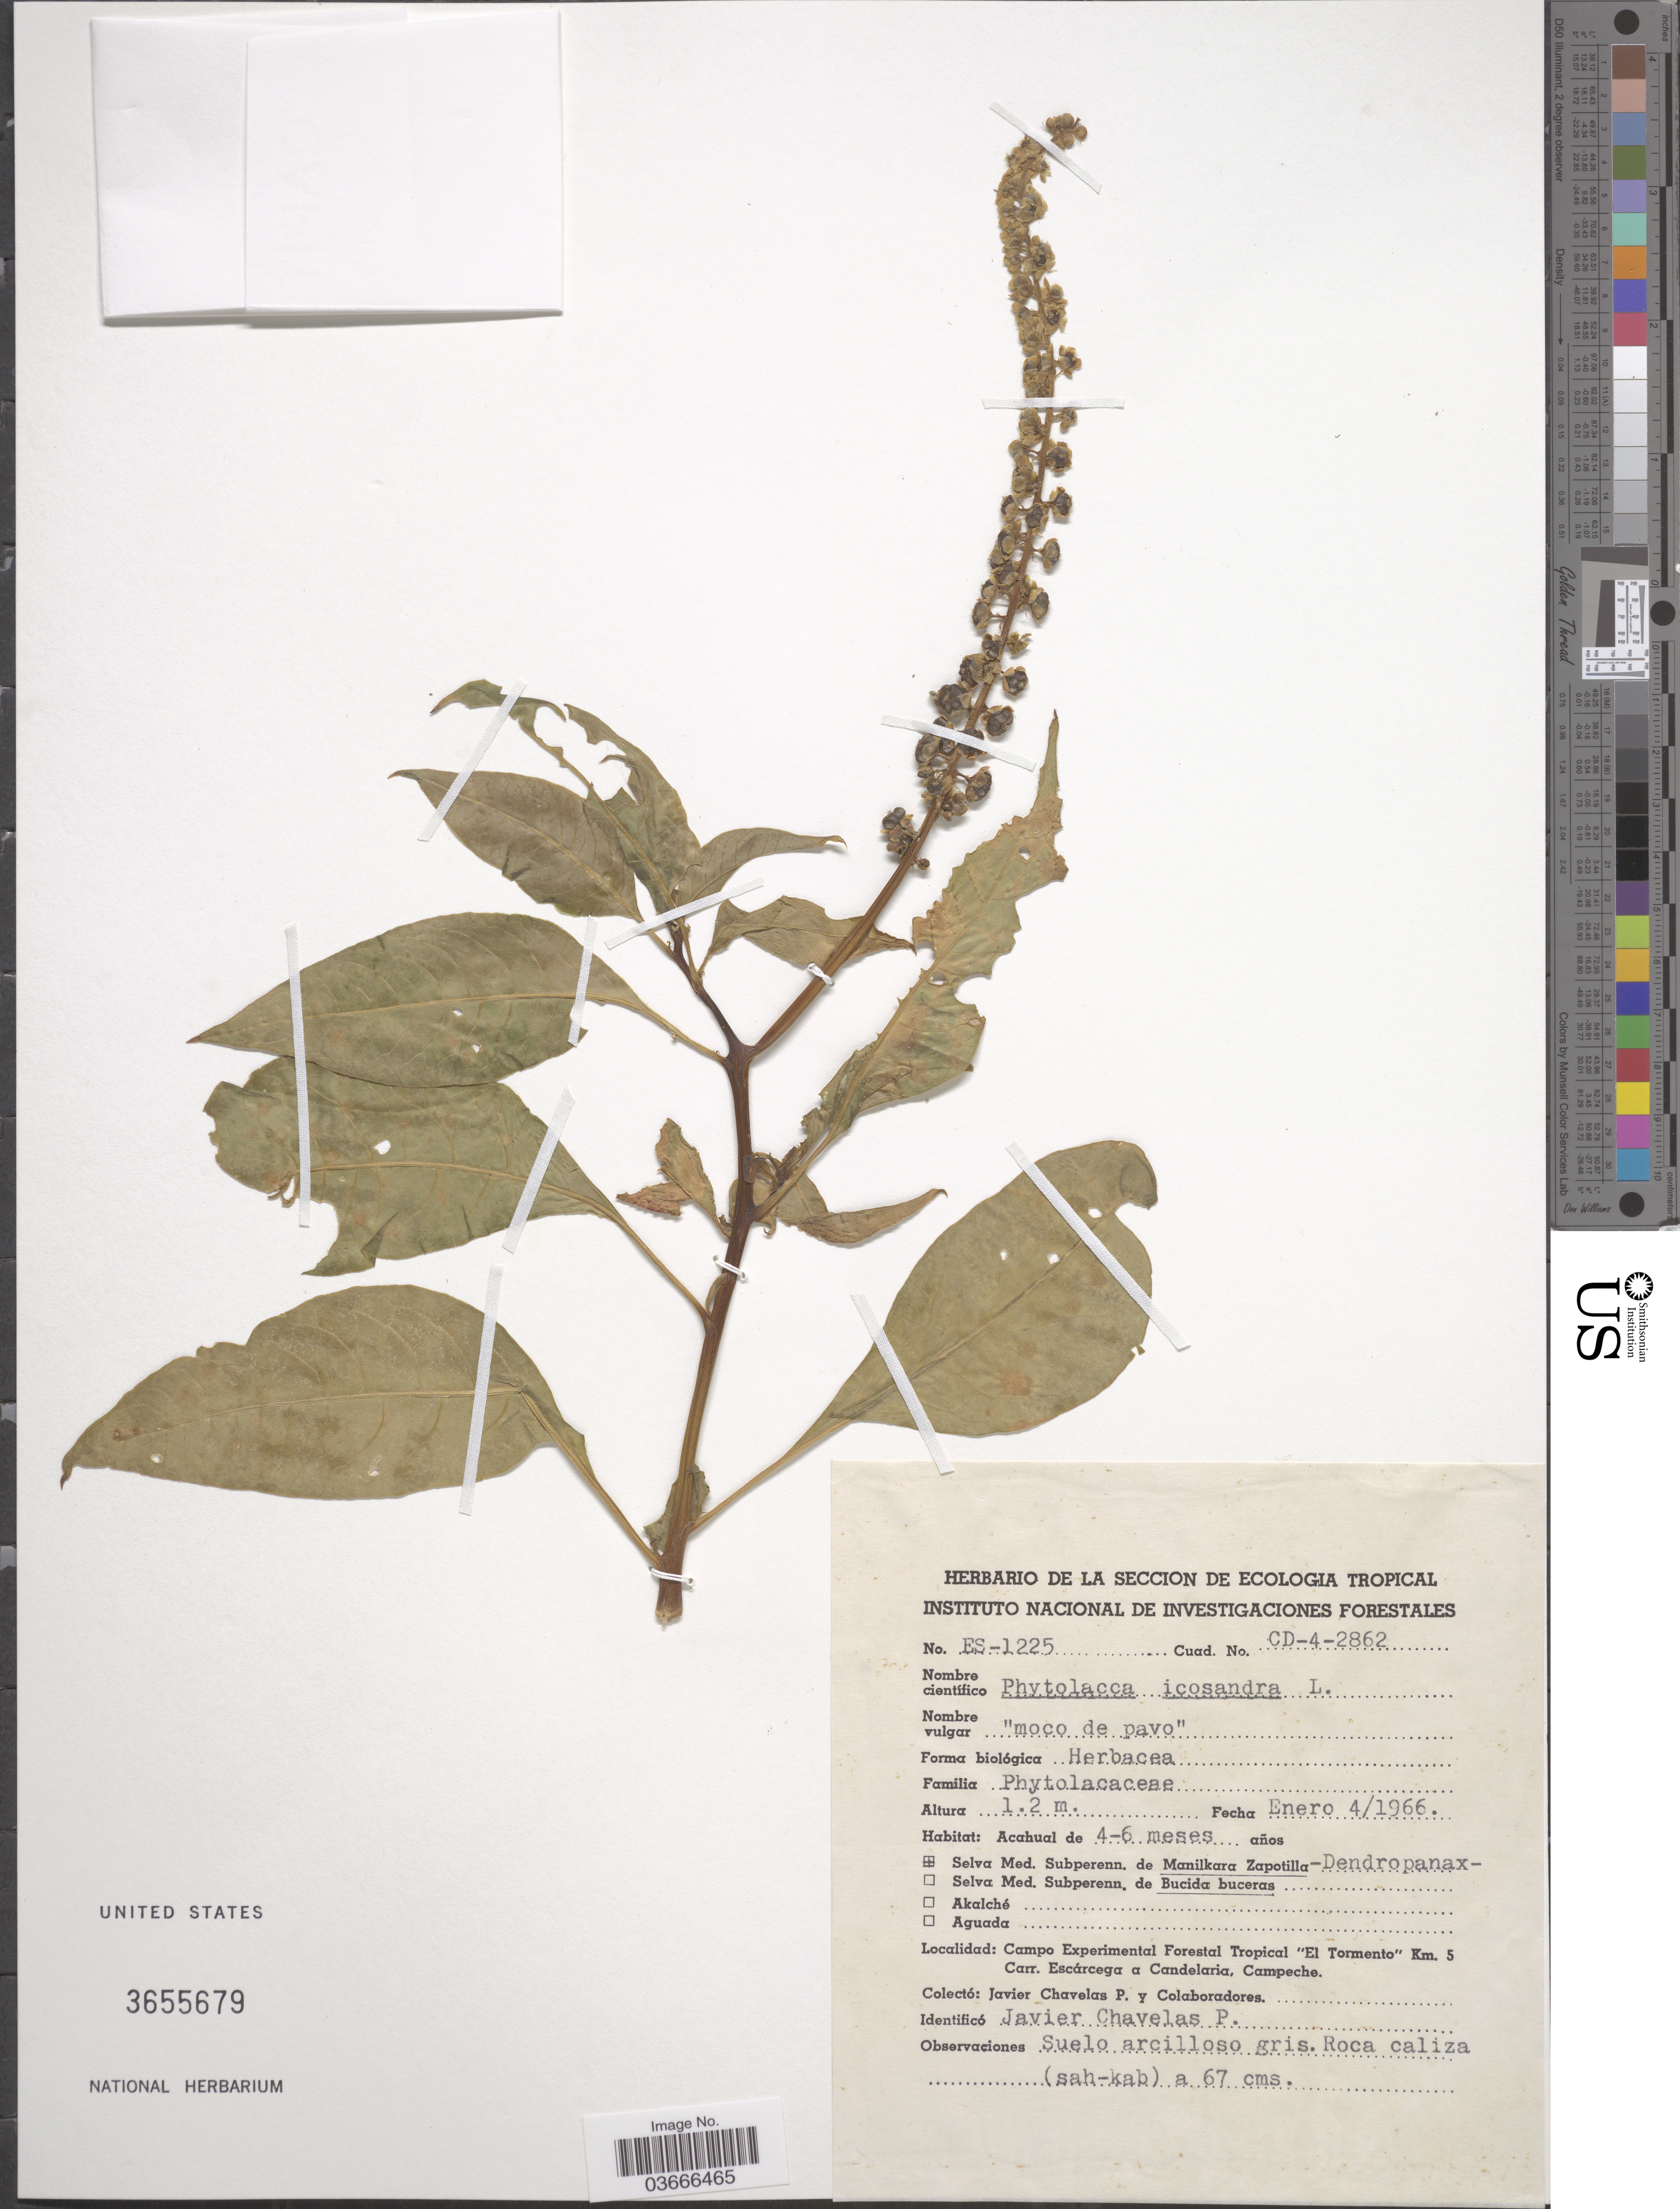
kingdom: Plantae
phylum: Tracheophyta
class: Magnoliopsida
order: Caryophyllales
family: Phytolaccaceae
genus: Phytolacca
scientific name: Phytolacca icosandra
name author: L.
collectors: J. Chavelas P. & et al.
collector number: ES-1225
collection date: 1966-01-04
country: Mexico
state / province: Campeche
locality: Campo Experimental Forestal Tropical "El Tormento" Km. 5 Carr. Escárcega a Candelaria.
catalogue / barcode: US 3655679